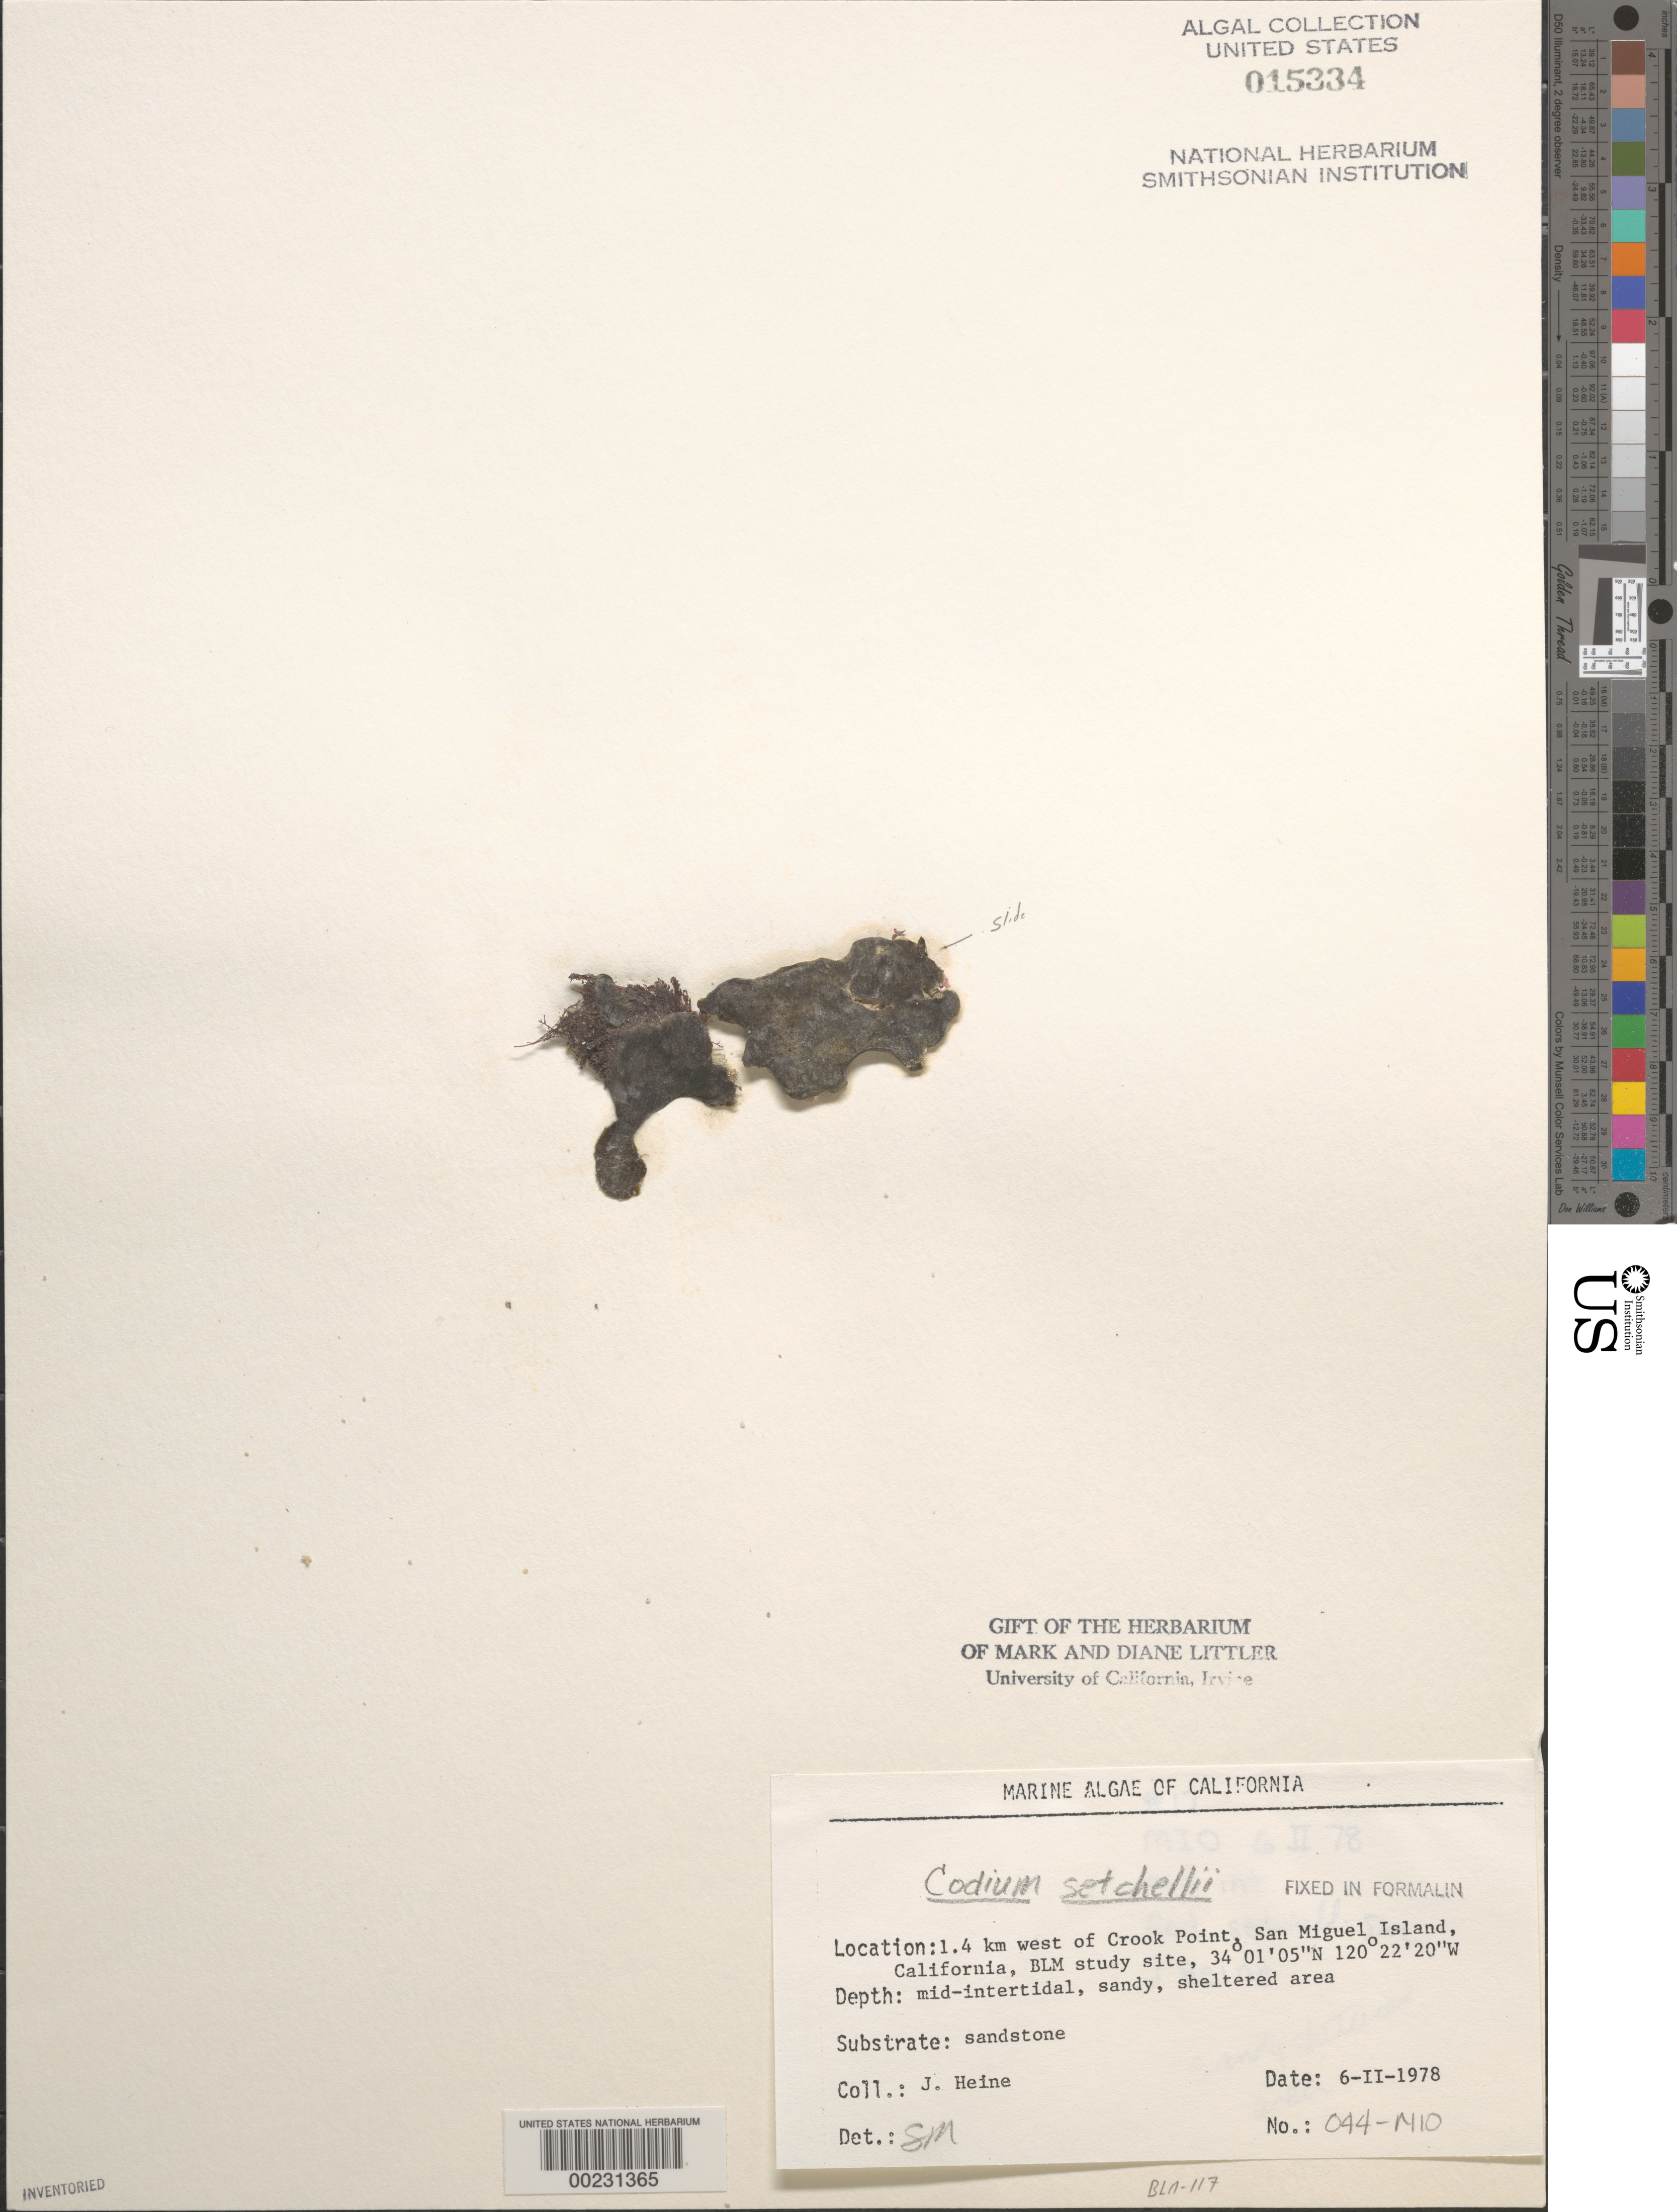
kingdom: Plantae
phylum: Chlorophyta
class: Ulvophyceae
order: Bryopsidales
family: Codiaceae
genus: Codium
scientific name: Codium setchellii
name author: N.L. Gardner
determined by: Murray, S. N.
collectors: J. W. Heine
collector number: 044-mio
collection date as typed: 06 Feb 1978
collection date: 1978-02-06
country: United States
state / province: California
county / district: Santa Barbara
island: San Miguel Island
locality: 1.4 km north of Crook Point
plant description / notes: BLM-SOCALBIGHT Rocky Intertidal Survey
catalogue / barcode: US 15334